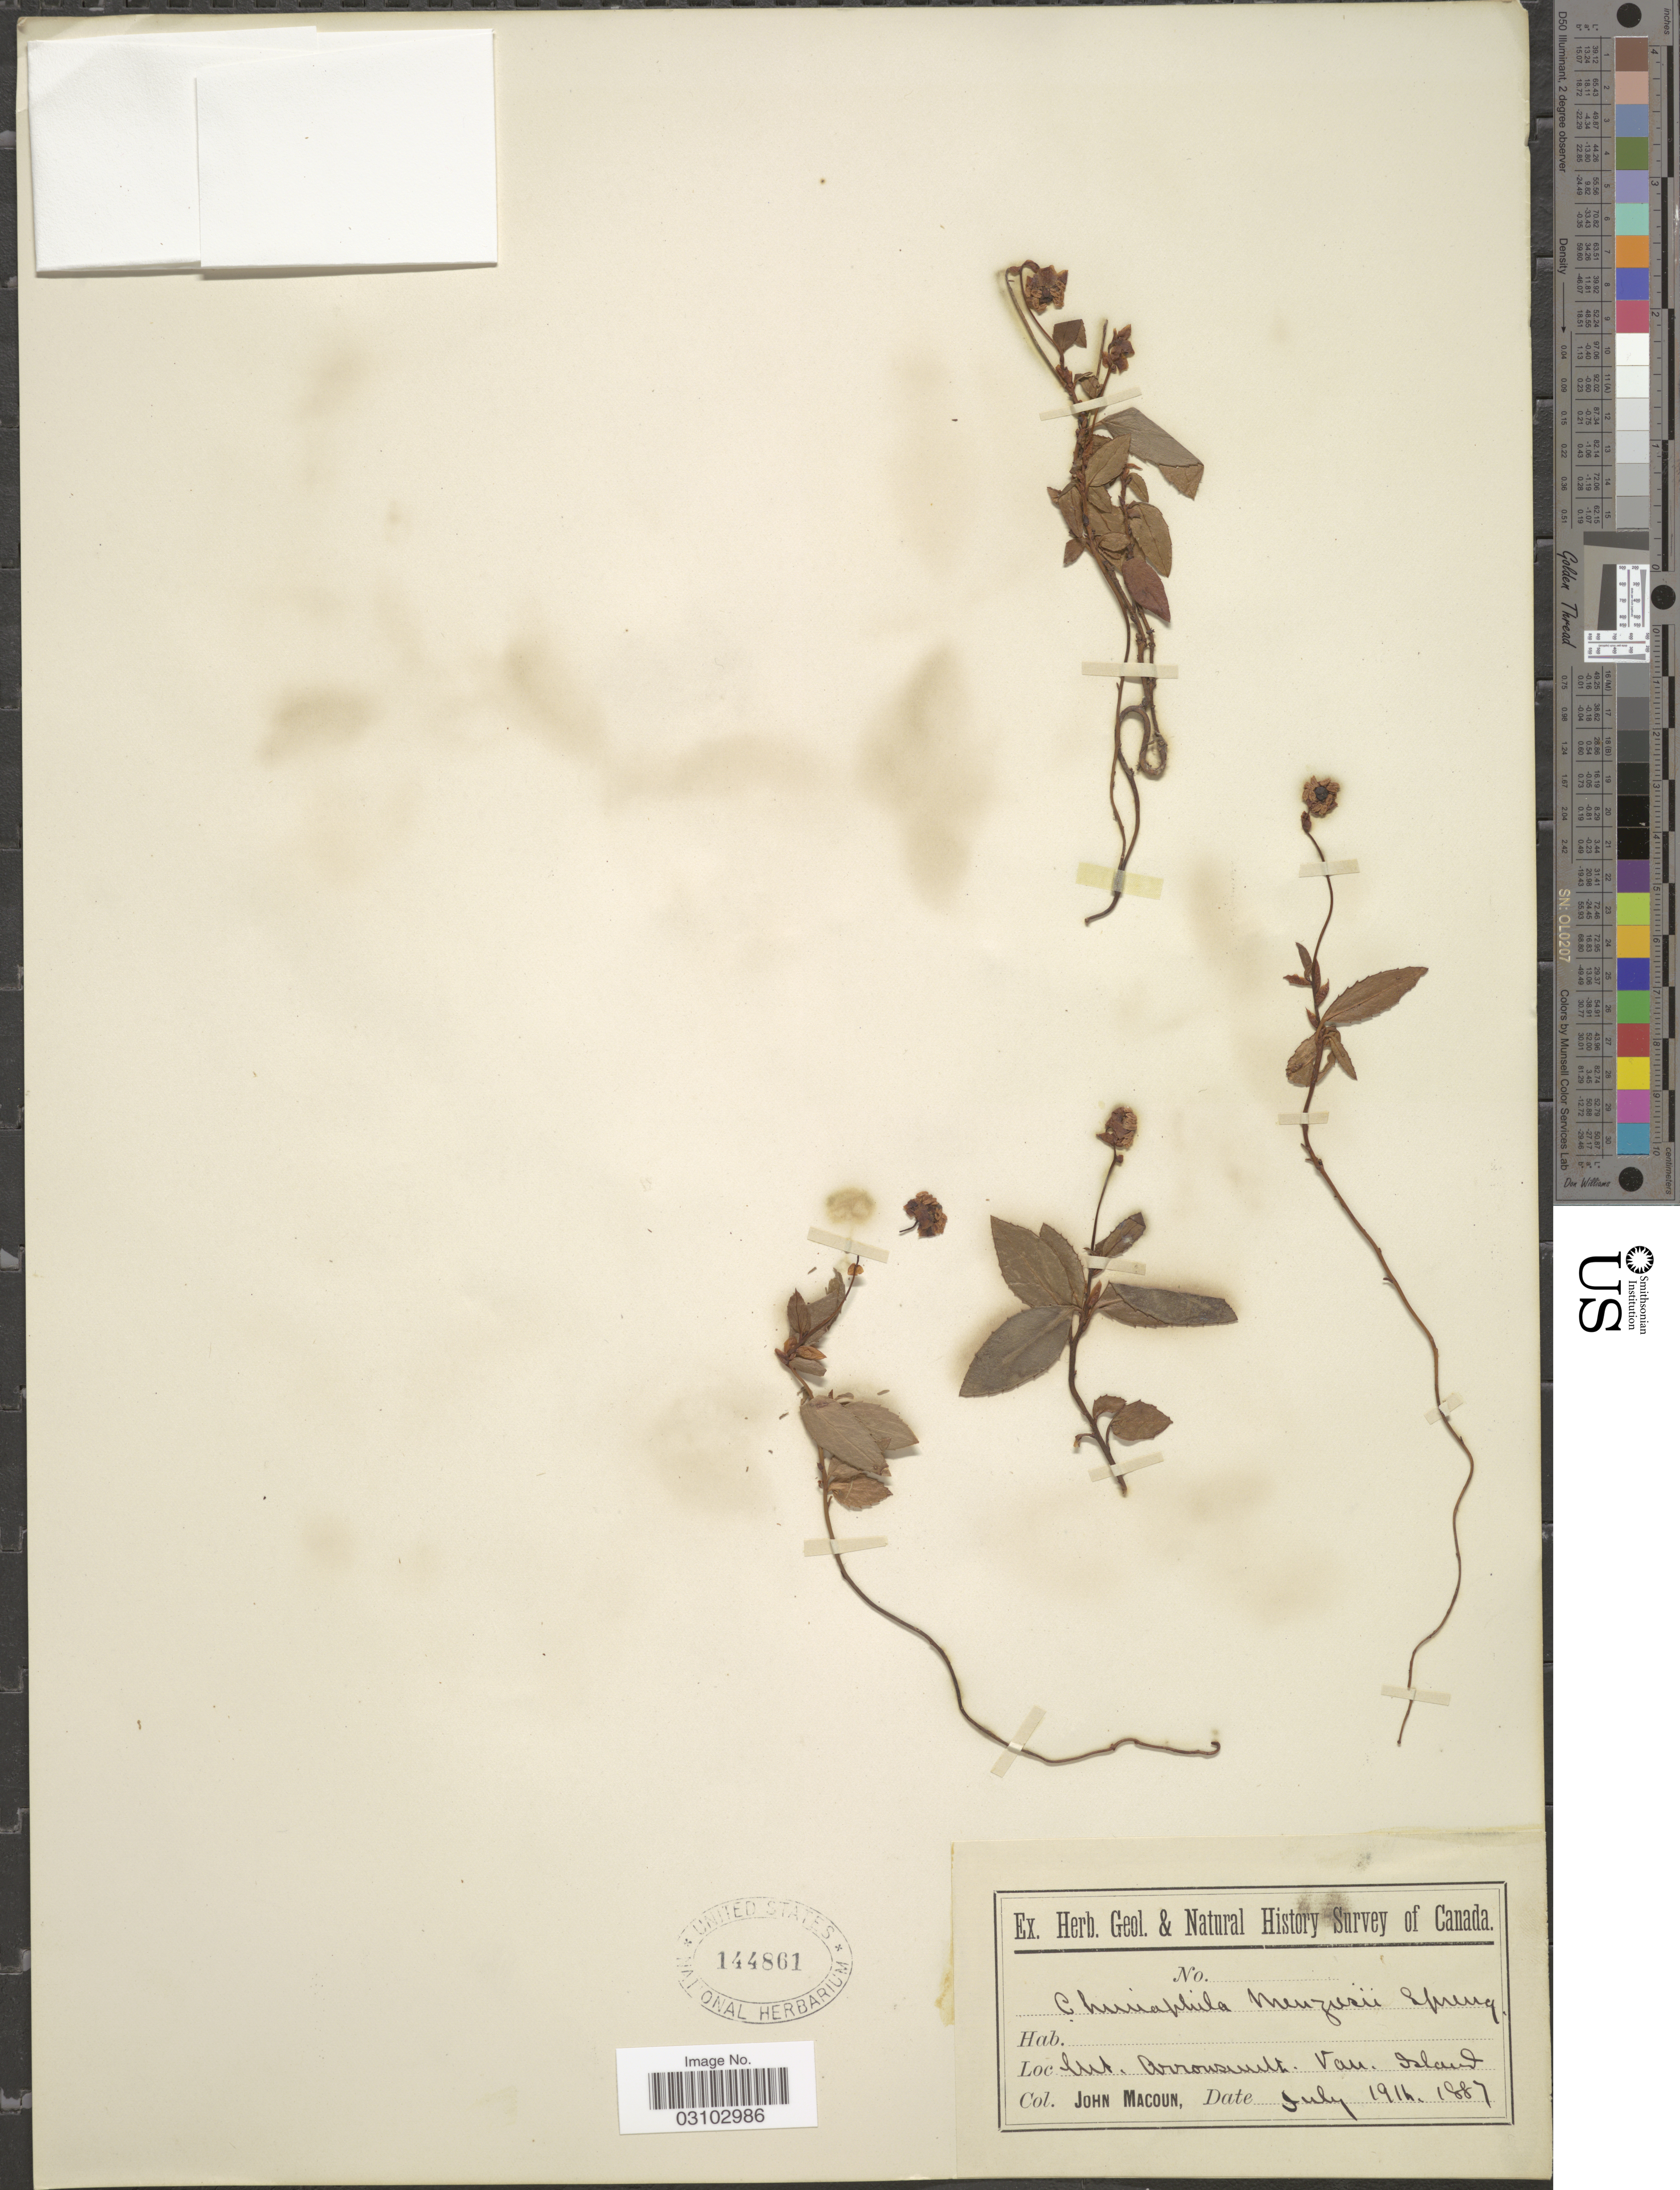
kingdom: Plantae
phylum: Tracheophyta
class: Magnoliopsida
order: Ericales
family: Ericaceae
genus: Chimaphila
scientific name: Chimaphila menziesii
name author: (R. Br. ex G. Don) Spreng.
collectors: J. Macoun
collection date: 1887-07-19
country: Canada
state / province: British Columbia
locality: Mt. Arrowsmith. Van. Island.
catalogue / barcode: US 144861